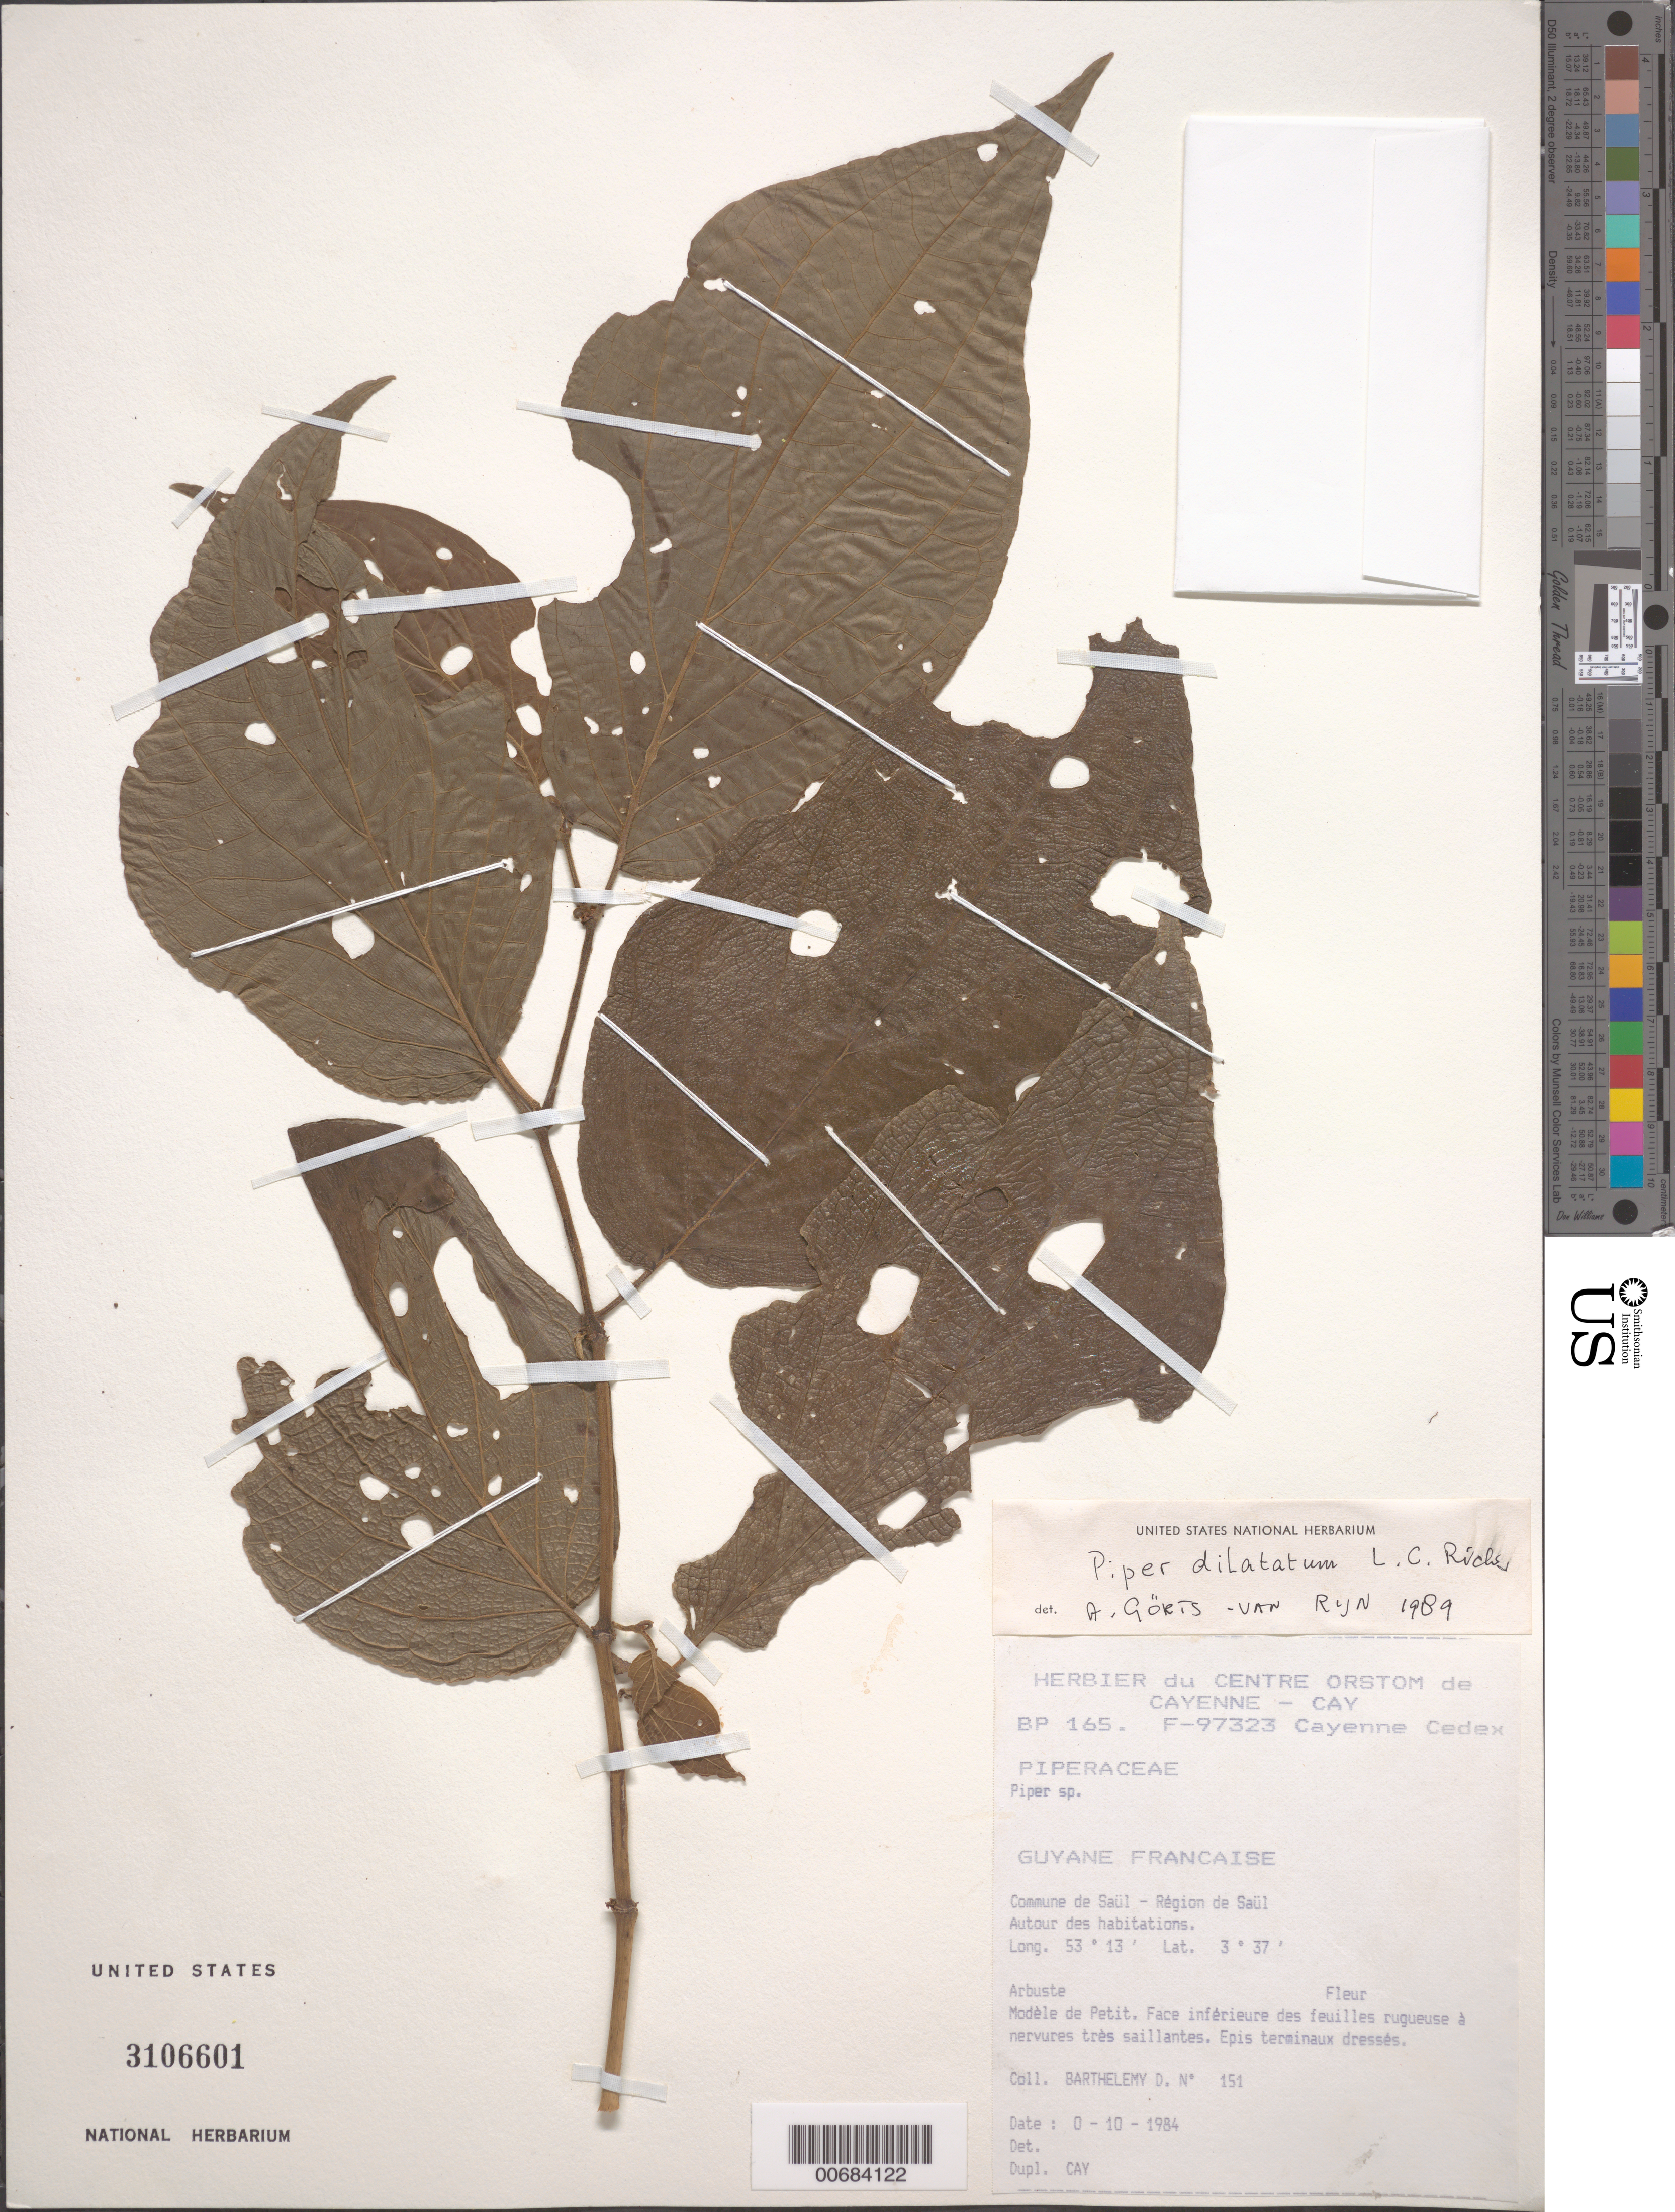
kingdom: Plantae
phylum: Tracheophyta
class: Magnoliopsida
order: Piperales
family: Piperaceae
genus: Piper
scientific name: Piper dilatatum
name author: Rich.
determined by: Görts-van Rijn, A. R. A.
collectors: D. Barthelémy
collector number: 151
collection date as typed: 1-Nov-84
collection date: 1984-11-01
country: French Guiana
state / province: Saint-Laurent-du-Maroni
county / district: Saül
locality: Commune de Saül, antour de habitations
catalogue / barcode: US 3106601